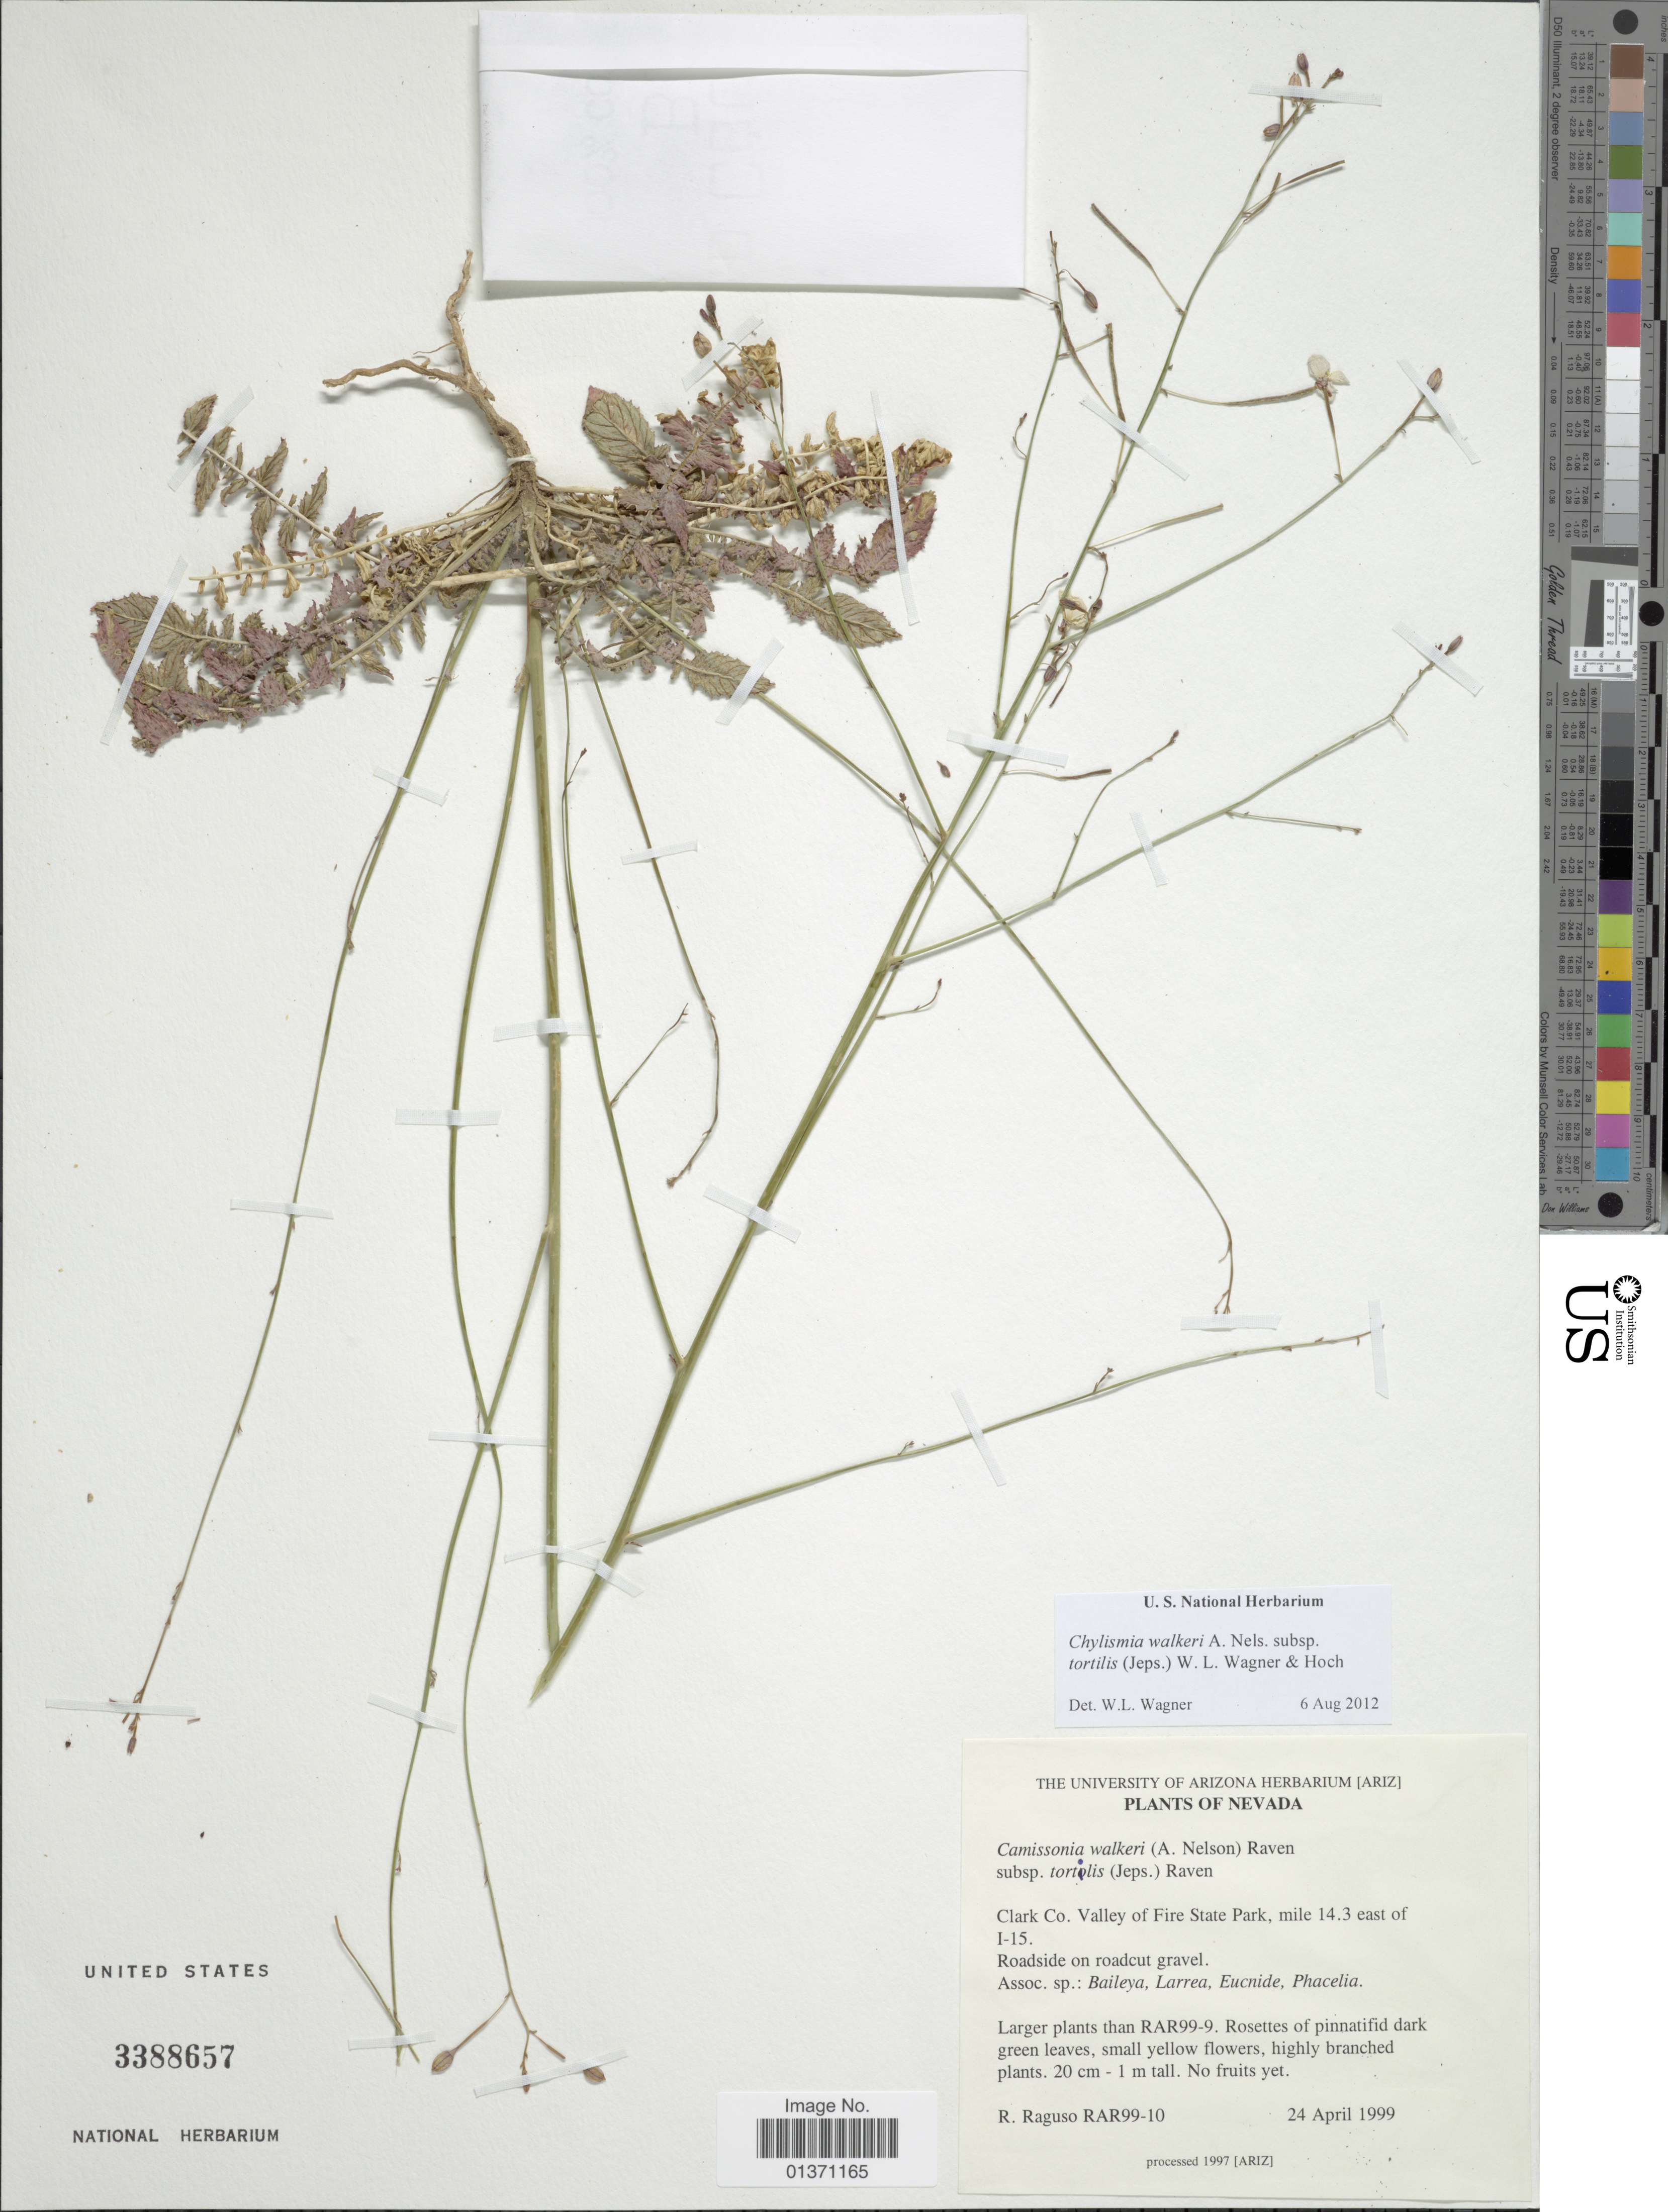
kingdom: Plantae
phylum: Tracheophyta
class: Magnoliopsida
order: Myrtales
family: Onagraceae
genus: Chylismia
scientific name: Chylismia walkeri subsp. tortilis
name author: (Jeps.) W.L. Wagner & Hoch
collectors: R. Raguso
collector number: RAR99-10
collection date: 1999-04-24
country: United States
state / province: Nevada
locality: Clark Co. Valley of Fire State Park, mile 14.3 east of I-15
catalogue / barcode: US 3388657